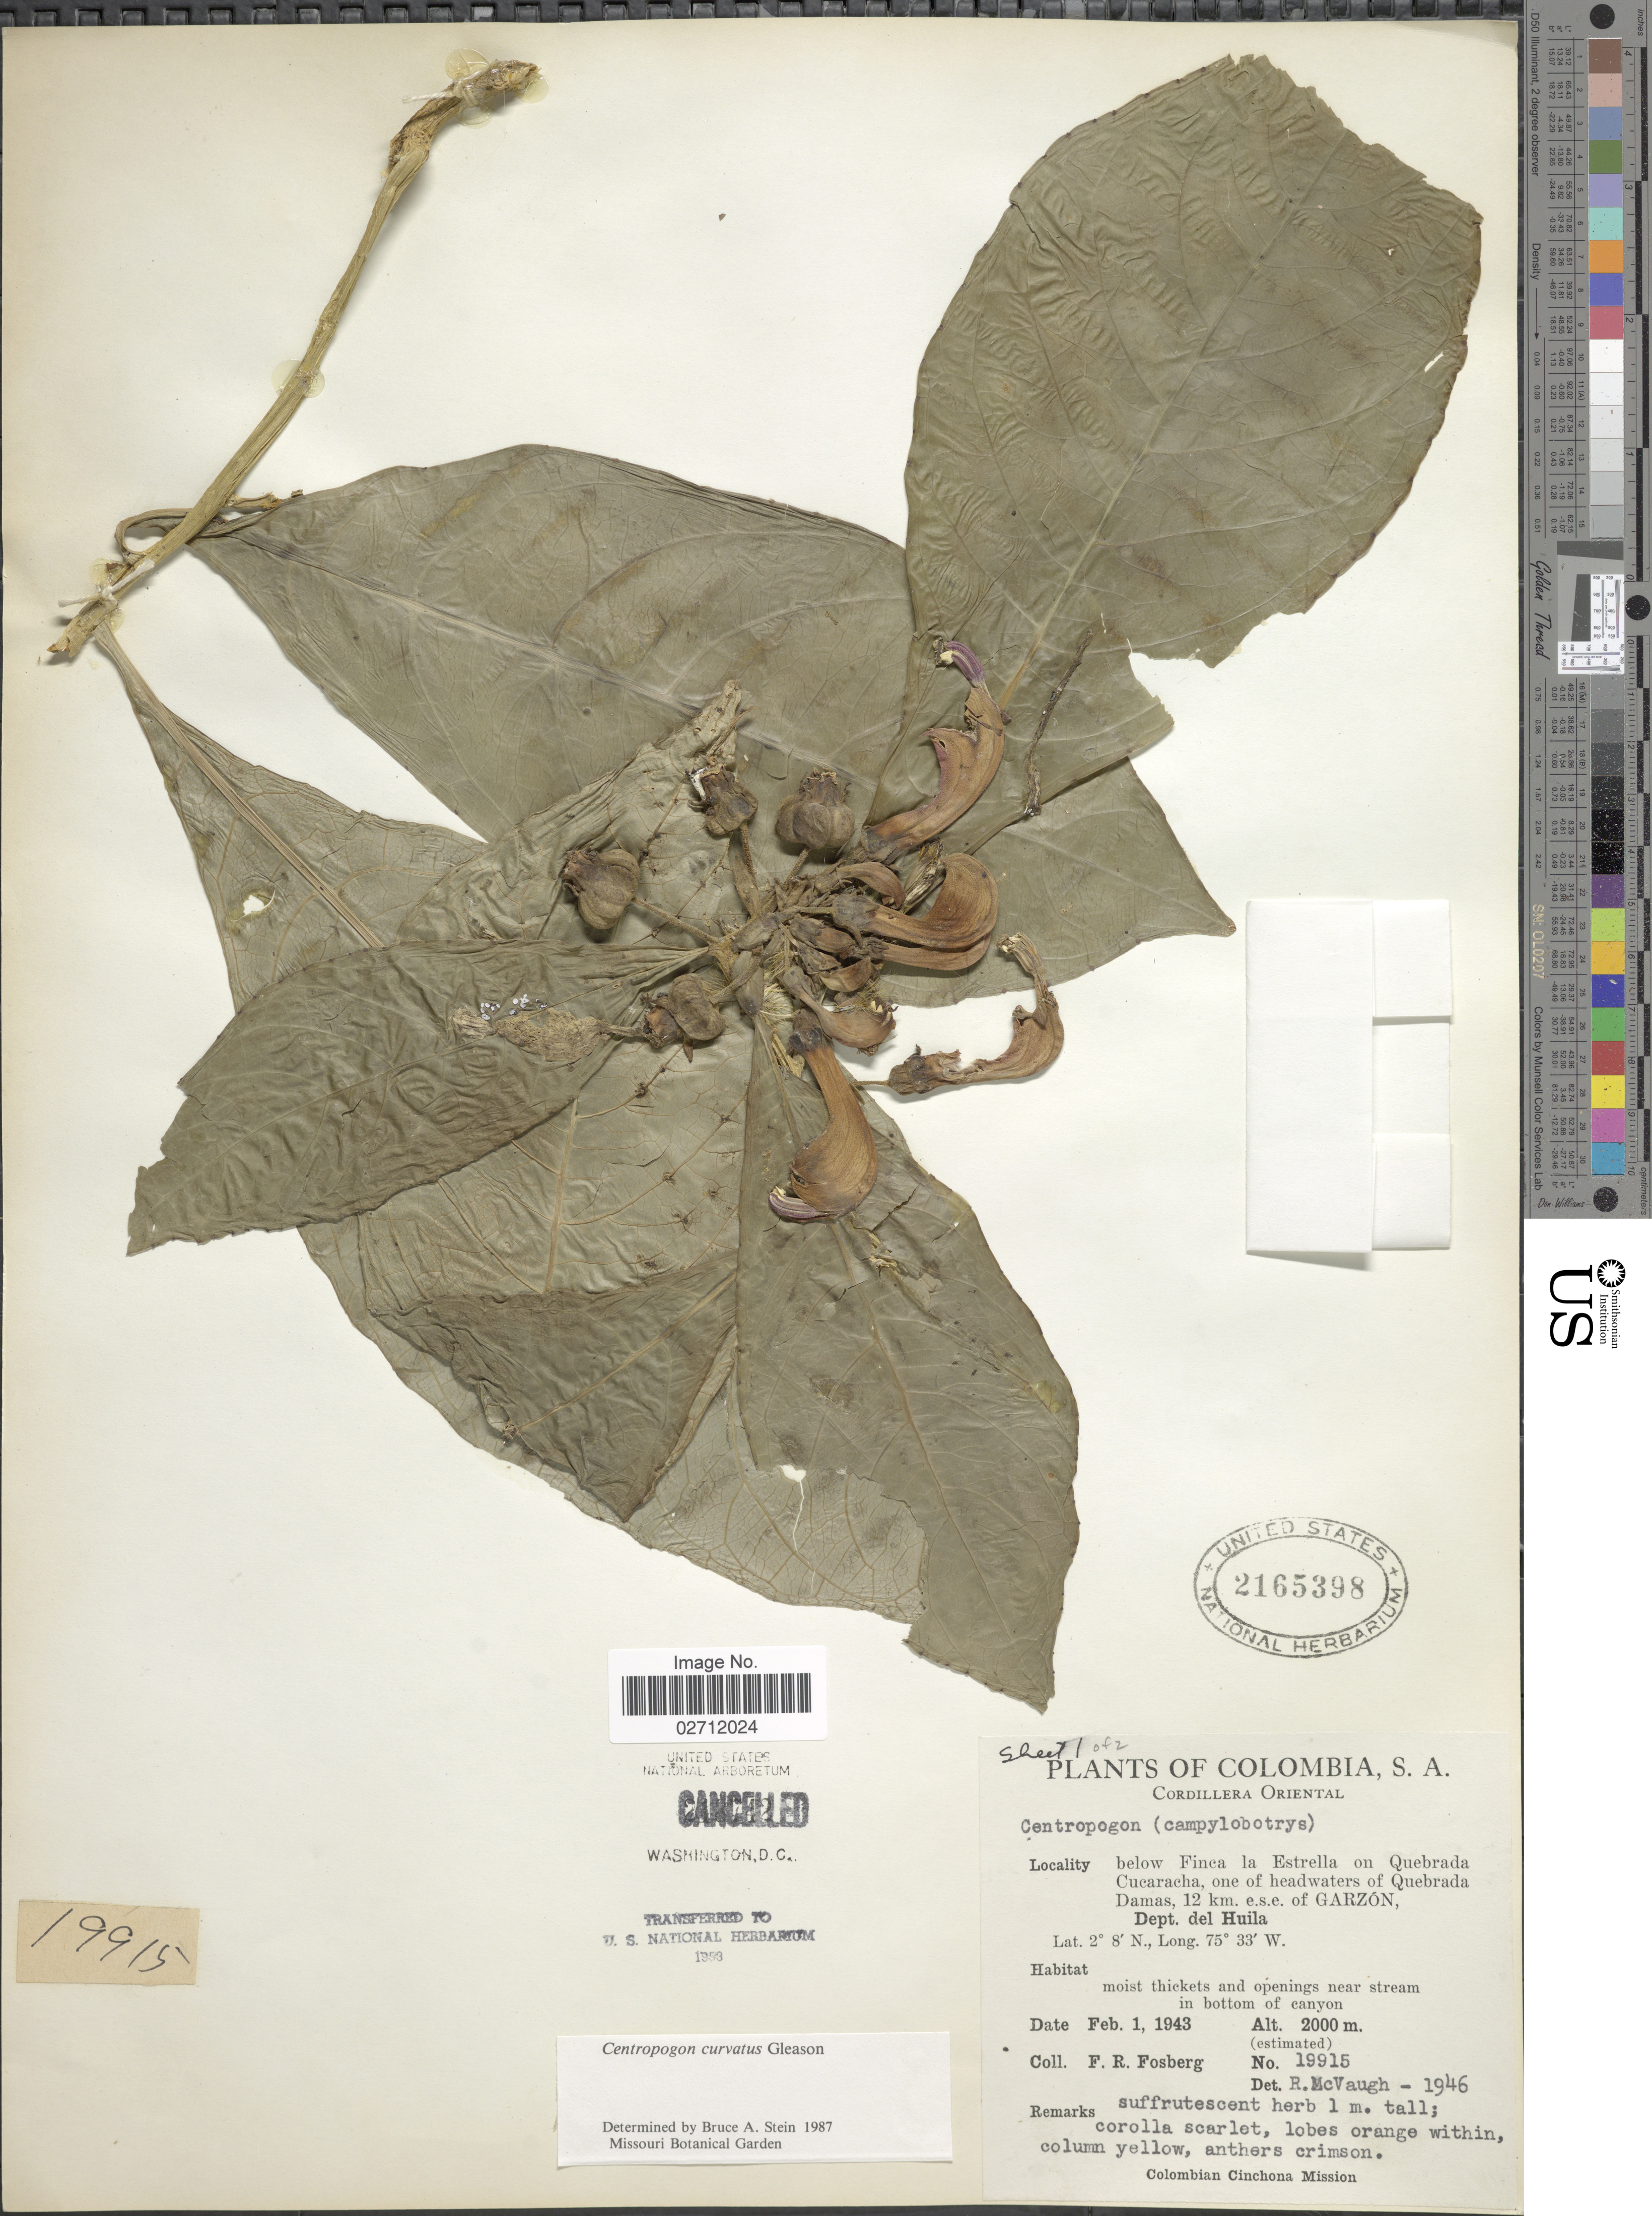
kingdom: Plantae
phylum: Tracheophyta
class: Magnoliopsida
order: Asterales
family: Campanulaceae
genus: Centropogon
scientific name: Centropogon curvatus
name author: Gleason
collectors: F. R. Fosberg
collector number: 19915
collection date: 1943-02-01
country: Colombia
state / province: Huila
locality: Cordillera Oriental, below Finca de la Estrella on Quebrada Cucaracha, one of headwaters of Quebrada Damas, 12 km. e.s.e. of Garzon, near stream in bottom of canyon.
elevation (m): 2000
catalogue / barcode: US 2165398